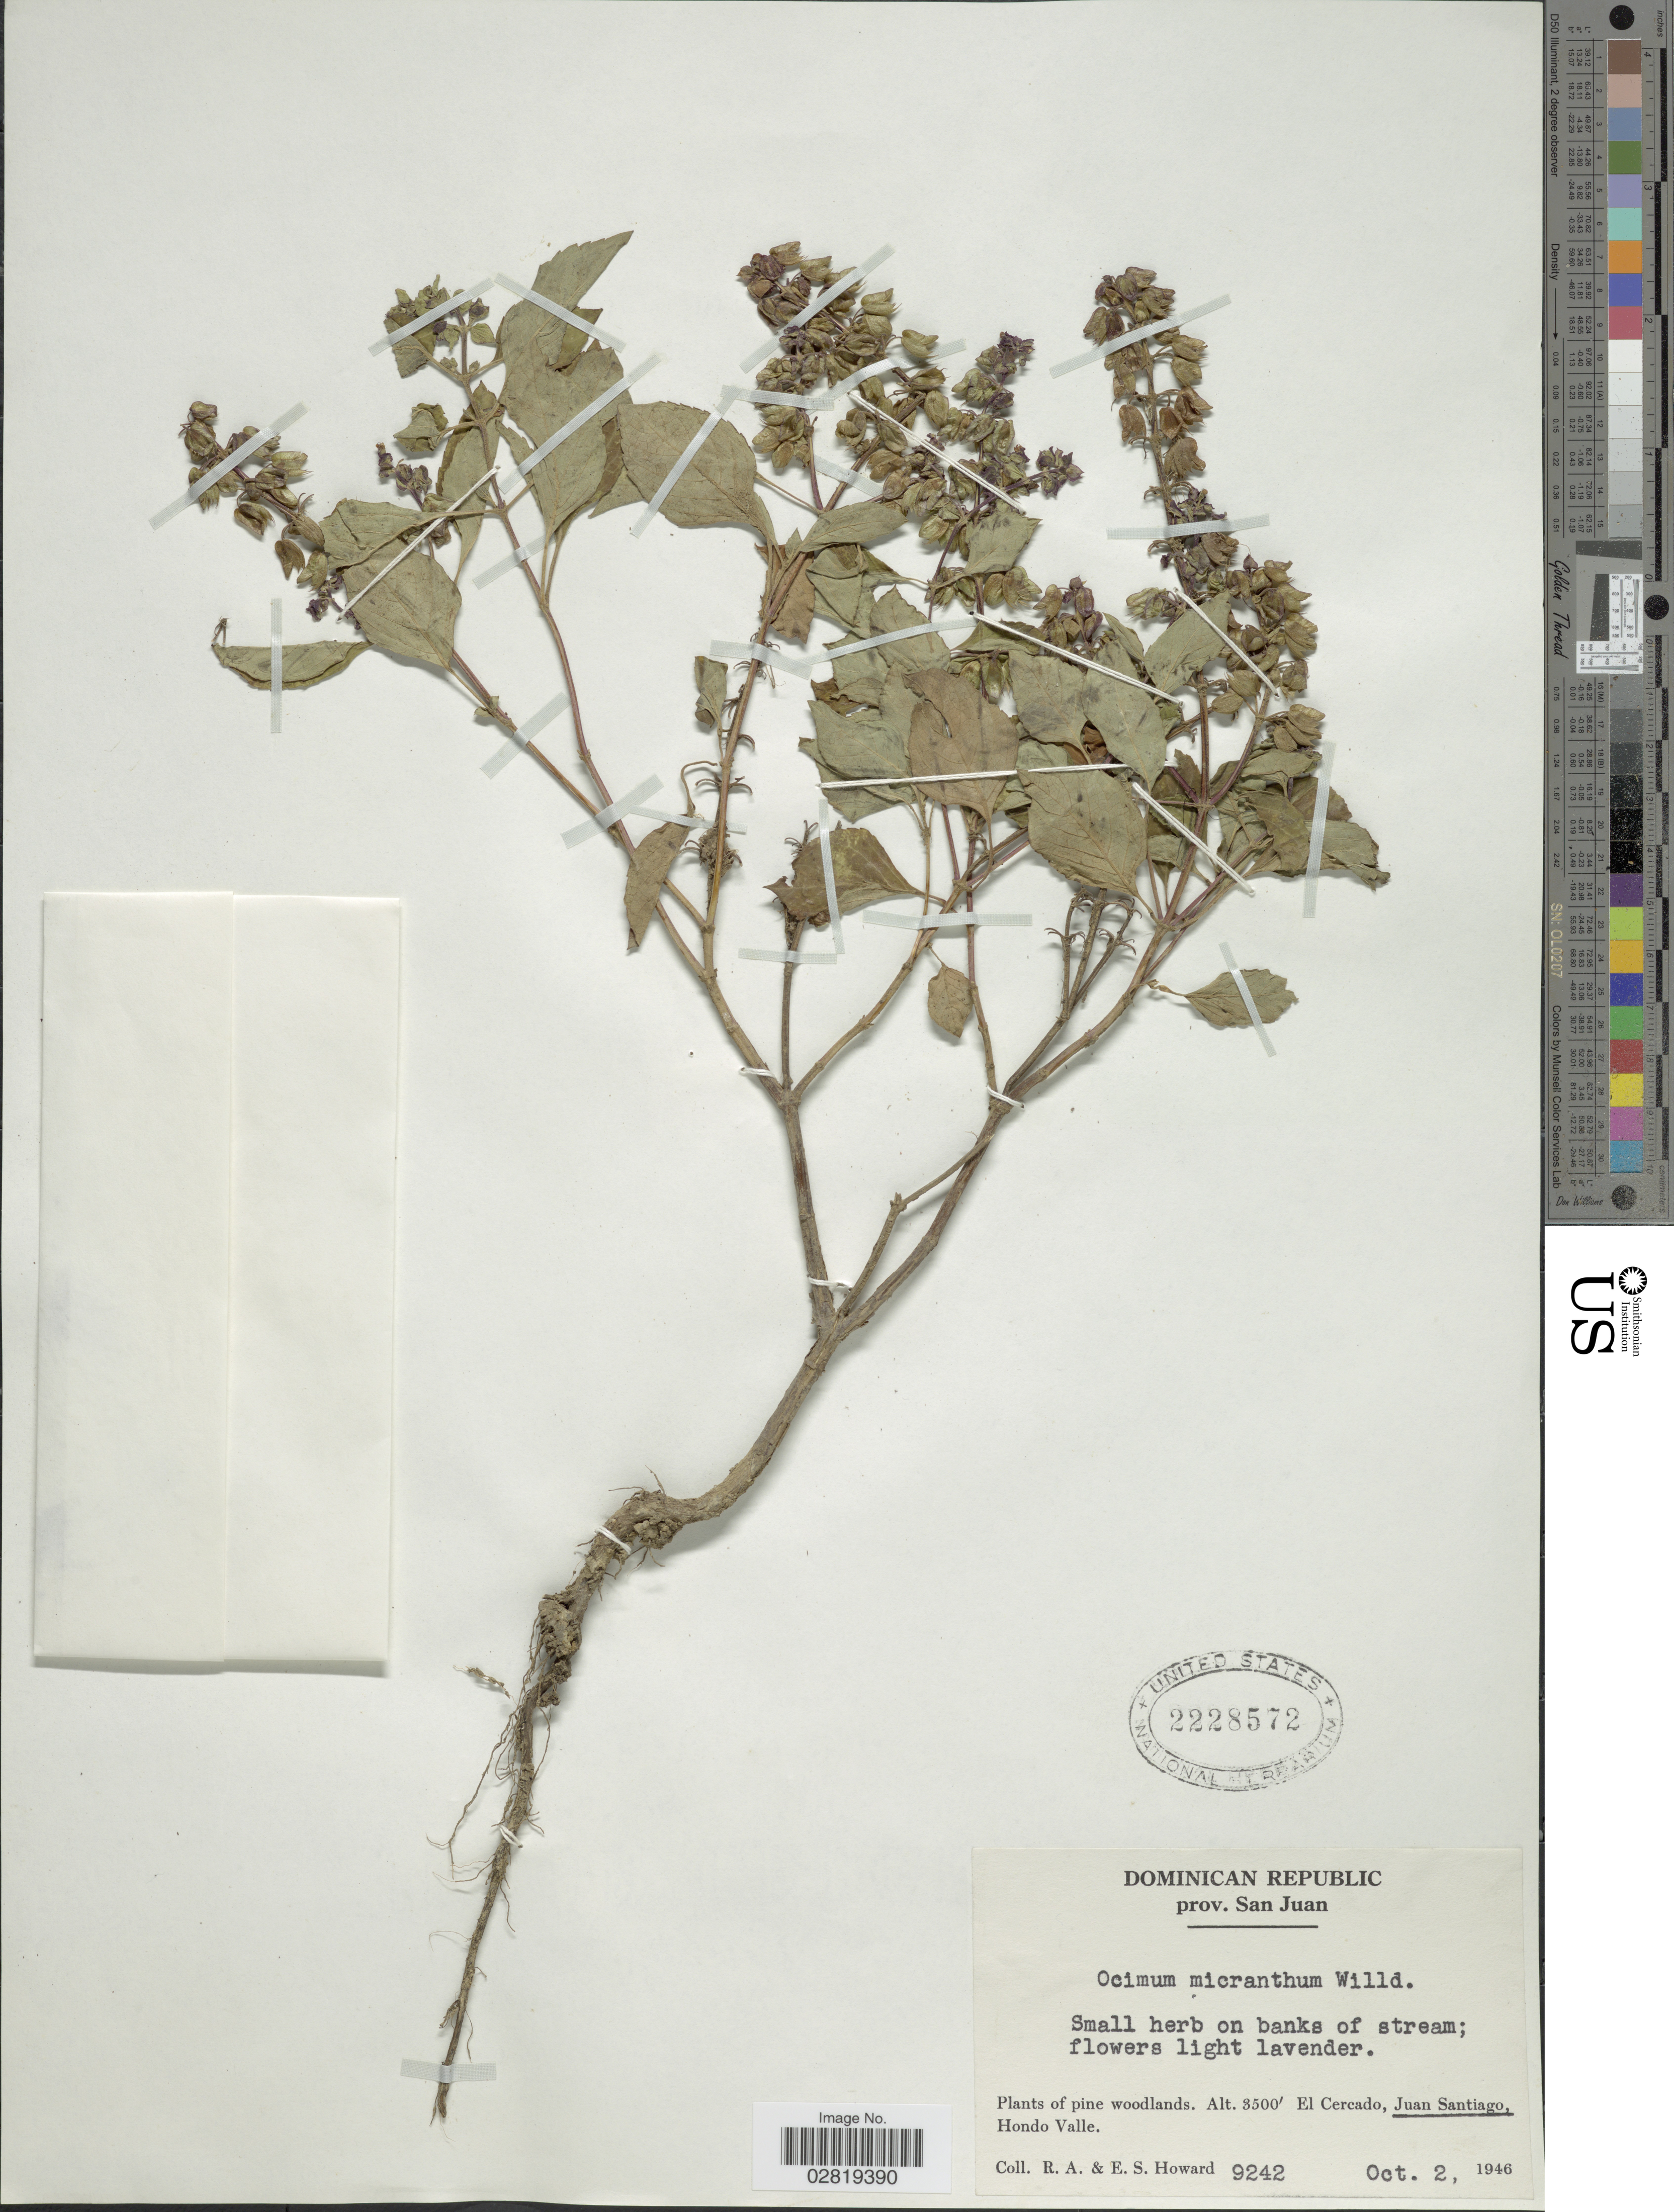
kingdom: Plantae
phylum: Tracheophyta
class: Magnoliopsida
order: Lamiales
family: Lamiaceae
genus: Ocimum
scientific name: Ocimum micranthum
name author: Willd.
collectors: R. A. Howard & E. S. Howard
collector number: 9242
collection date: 1946-10-02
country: Dominican Republic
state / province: San Juan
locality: Prov. San Juan, El Cercado, Juan Santiago, Hondo Valle.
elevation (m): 1067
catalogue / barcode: US 2228572